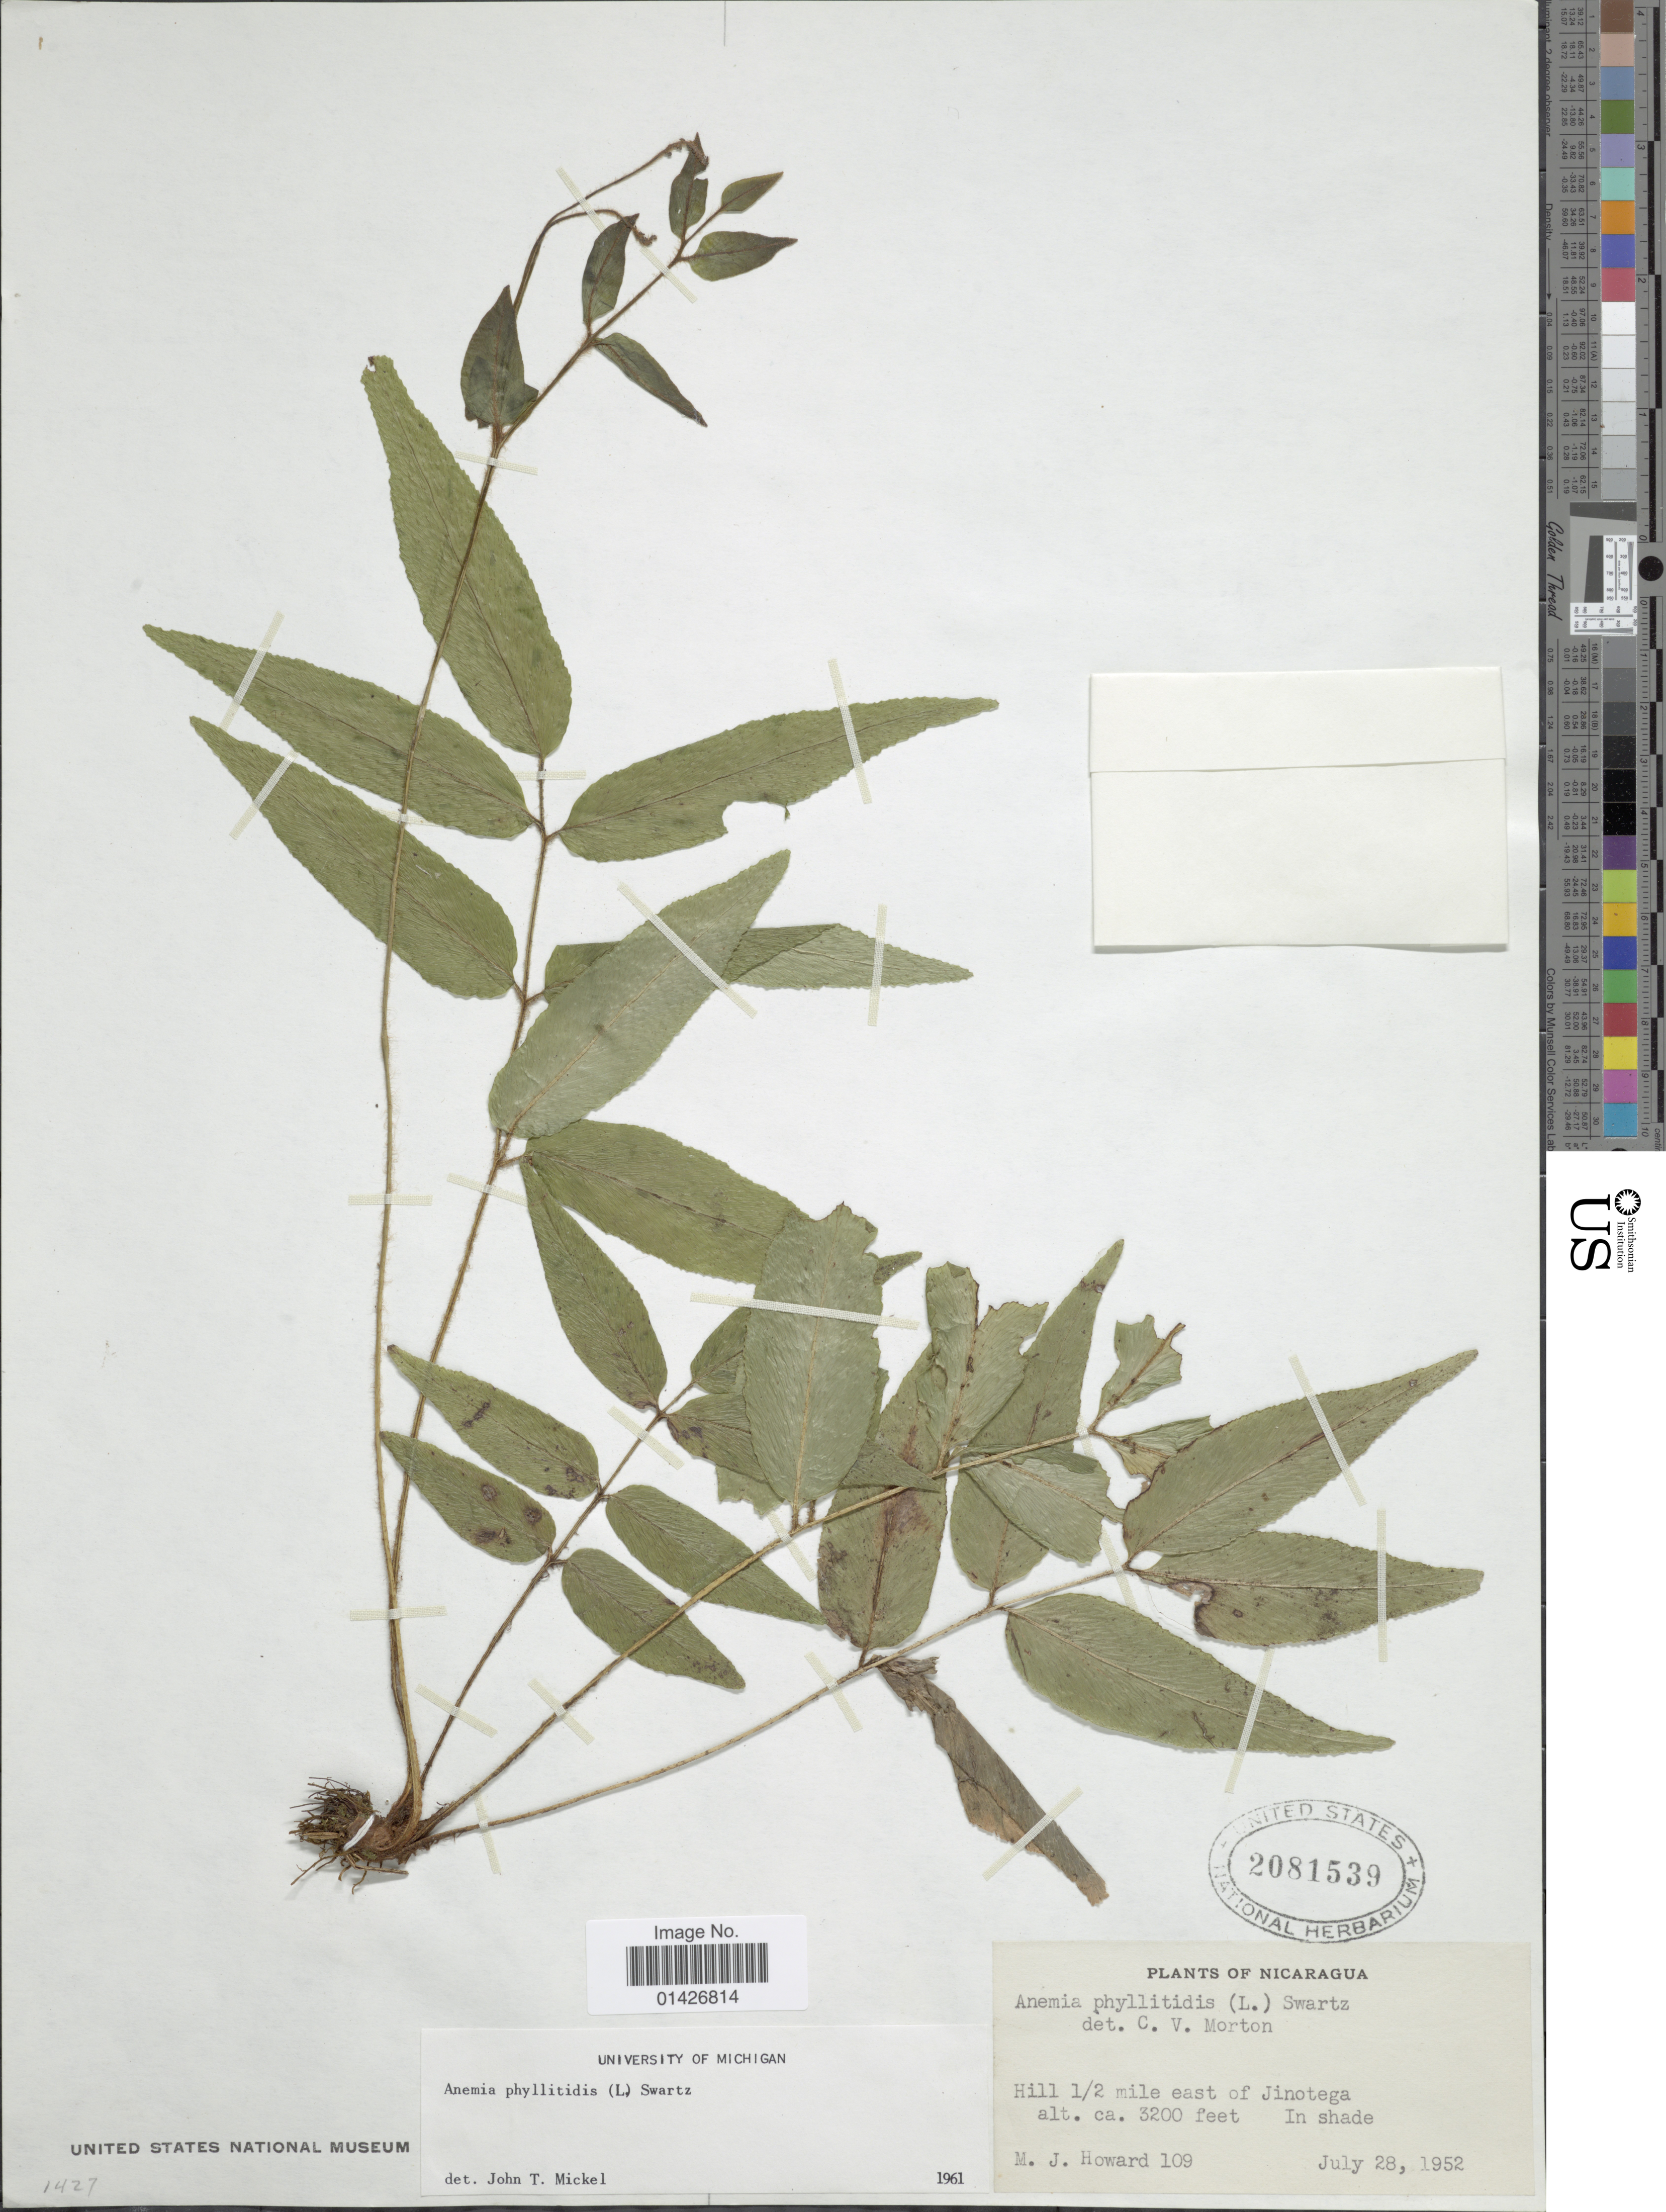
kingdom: Plantae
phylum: Tracheophyta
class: Polypodiopsida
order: Schizaeales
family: Anemiaceae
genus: Anemia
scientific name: Anemia phyllitidis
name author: (L.) Sw.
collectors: M. Howard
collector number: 109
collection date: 1952-07-28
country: Nicaragua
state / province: Jinotega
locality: Hill ½ mile east of Jinoitega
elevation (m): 975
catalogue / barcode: US 2081539